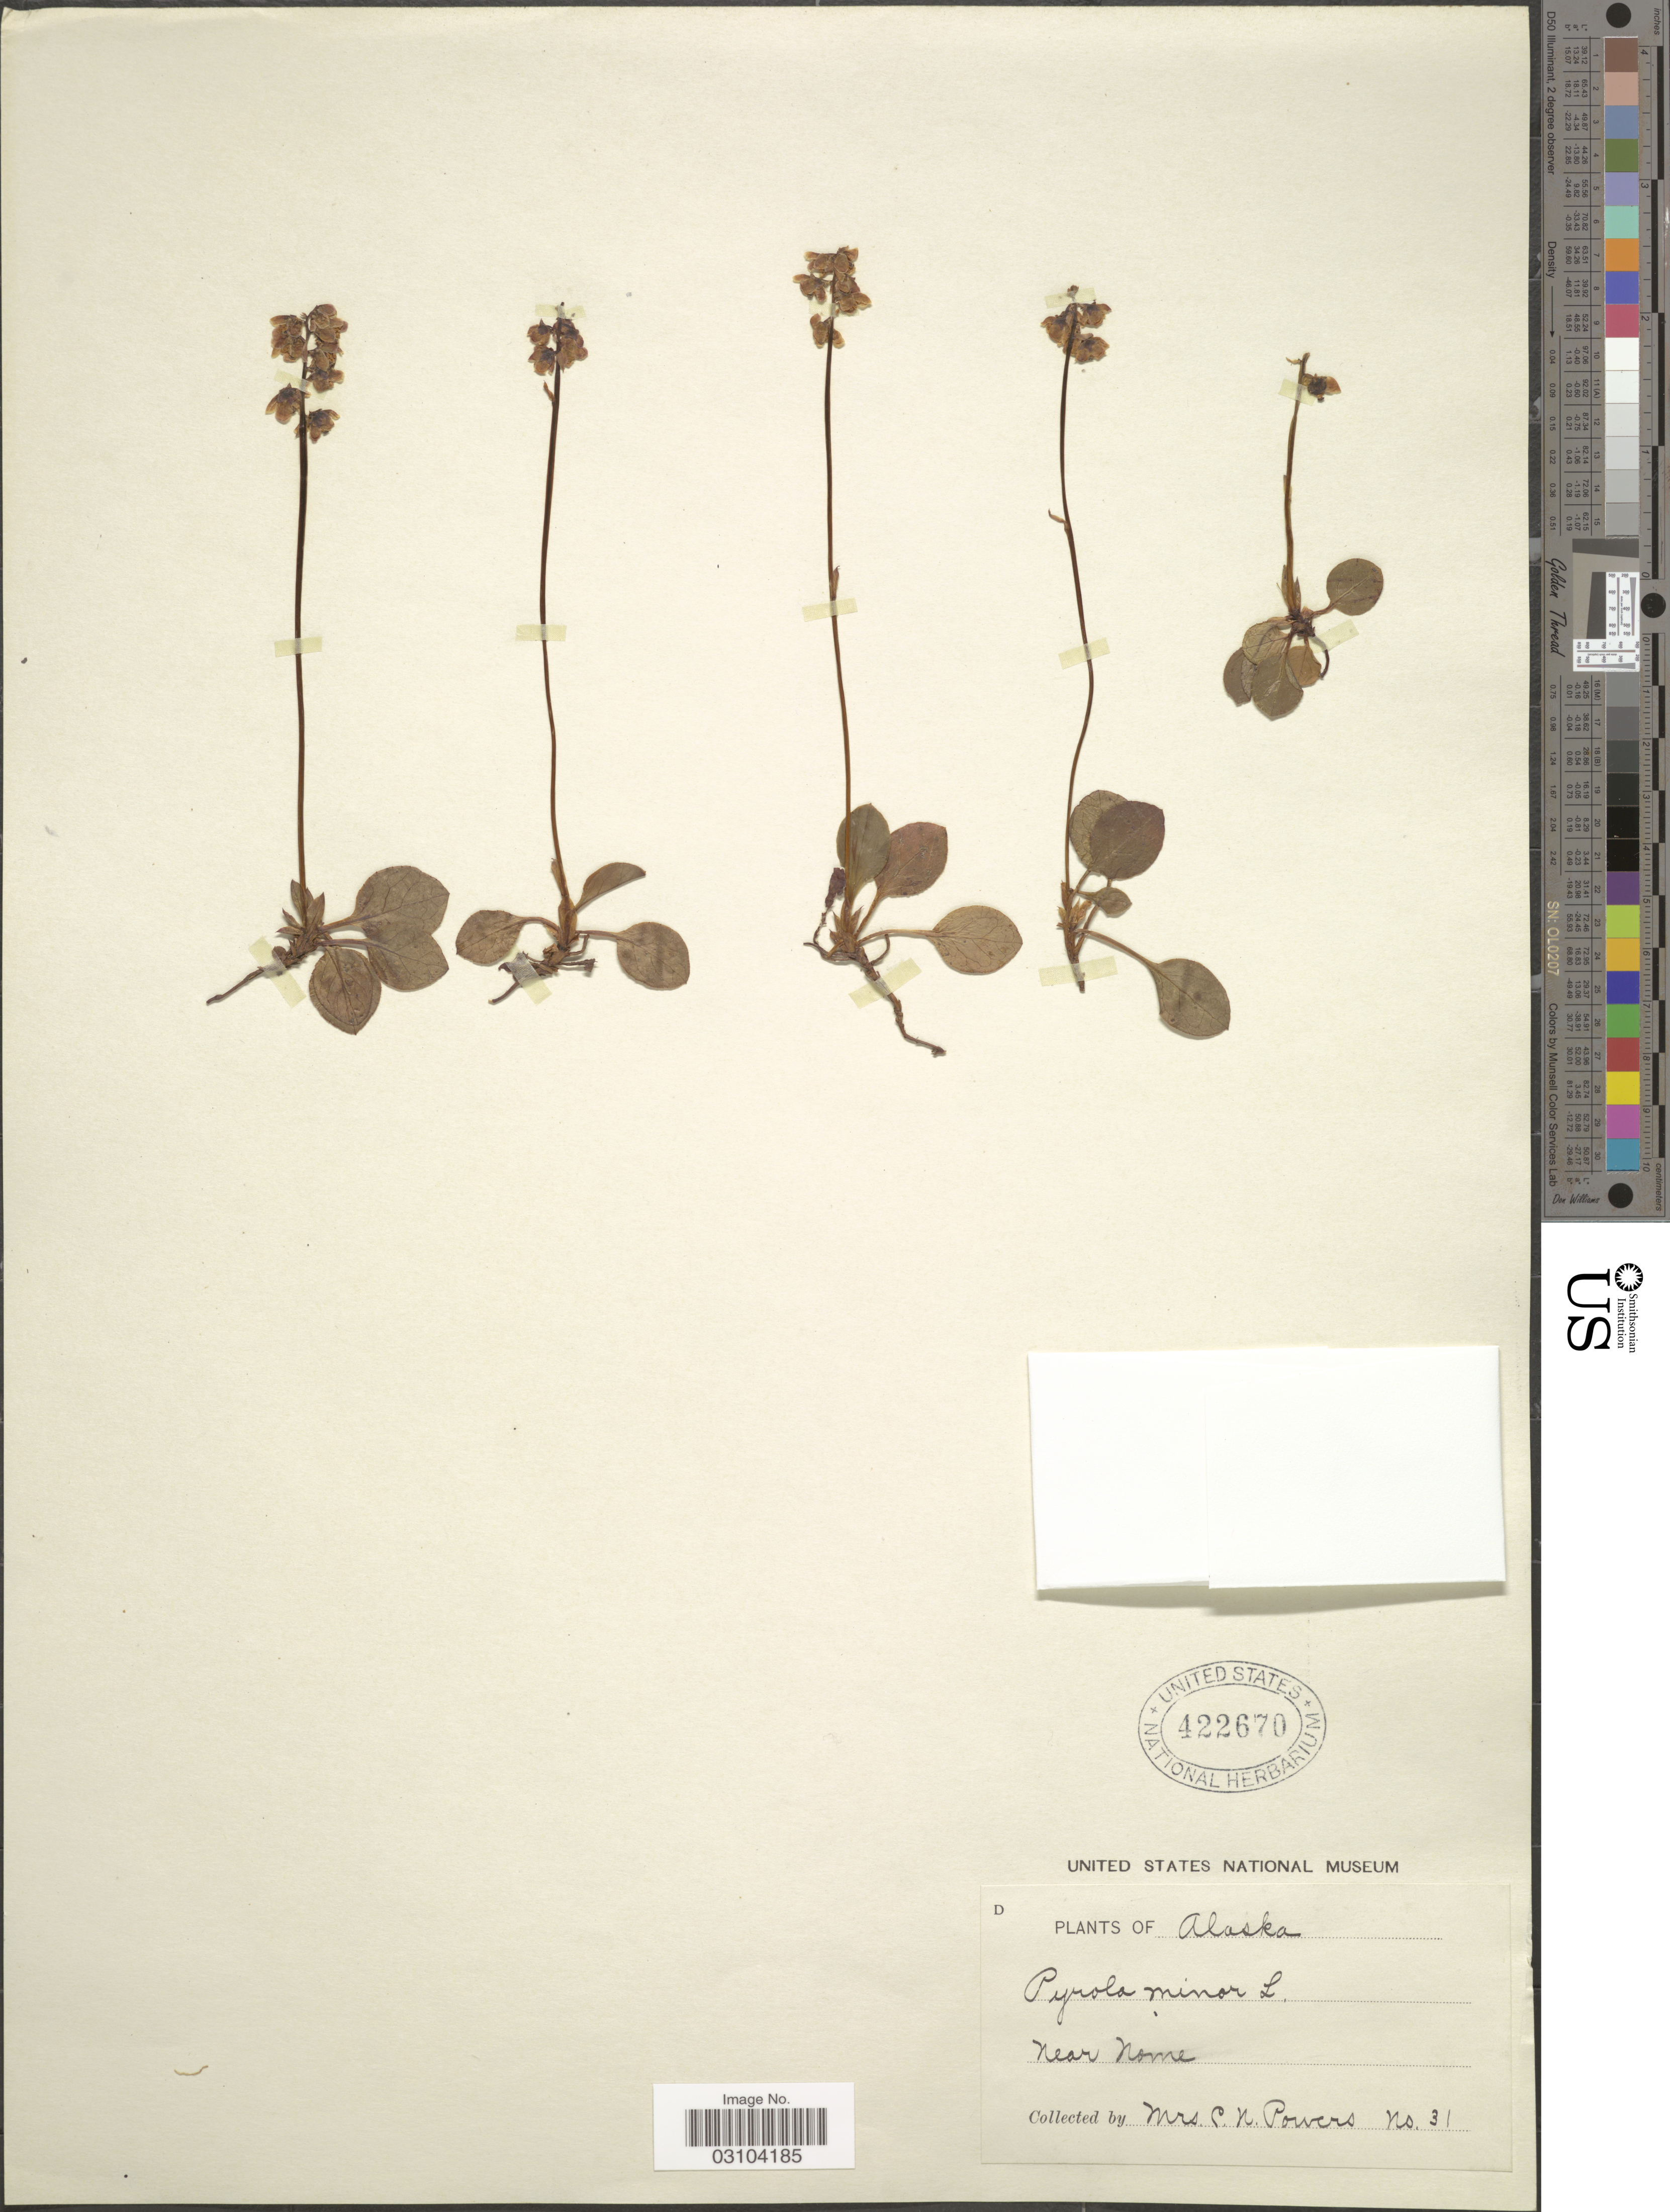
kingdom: Plantae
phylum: Tracheophyta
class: Magnoliopsida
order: Ericales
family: Ericaceae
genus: Pyrola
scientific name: Pyrola minor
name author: L.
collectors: C. Powers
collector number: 31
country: United States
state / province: Alaska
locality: Near Nome.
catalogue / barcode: US 422670